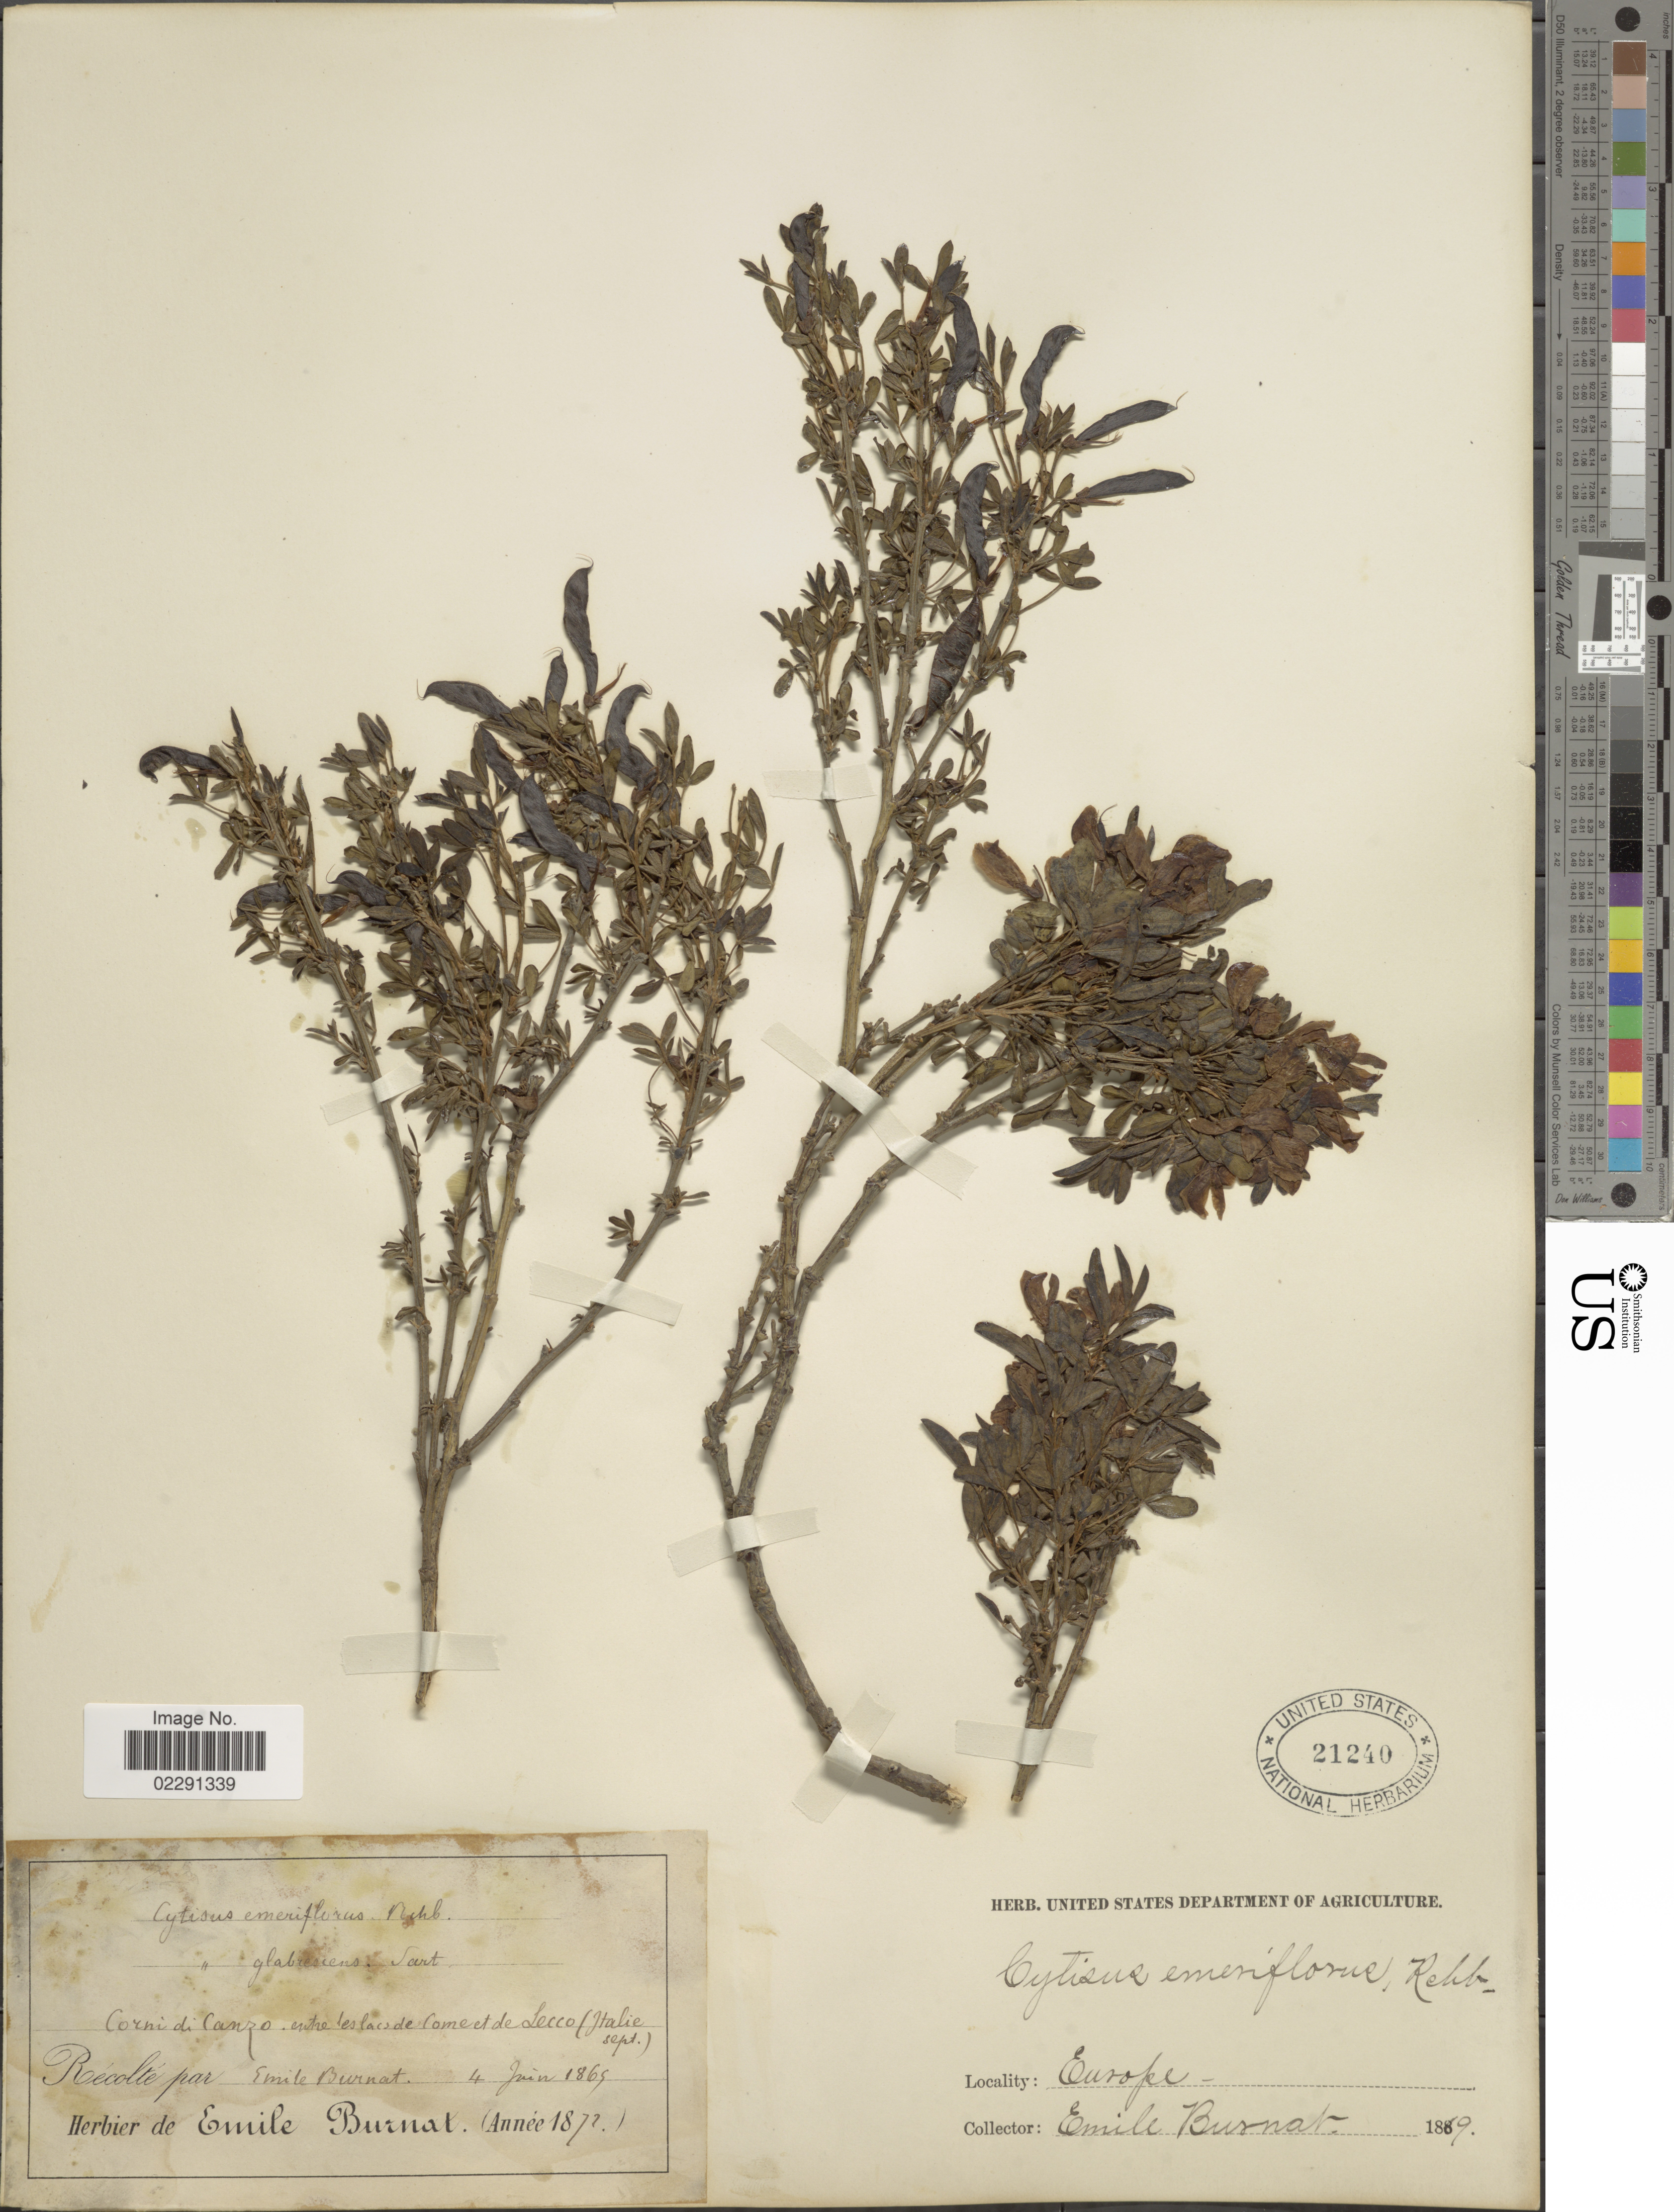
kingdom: Plantae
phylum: Tracheophyta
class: Magnoliopsida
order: Fabales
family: Fabaceae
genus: Cytisus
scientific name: Cytisus emeriflorus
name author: Rchb.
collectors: E. Burnat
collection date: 1869-06-04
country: Italy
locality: Corni di Canzo, entre les lacs de Coeme et de Secco (Italie sept.).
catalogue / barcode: US 21240